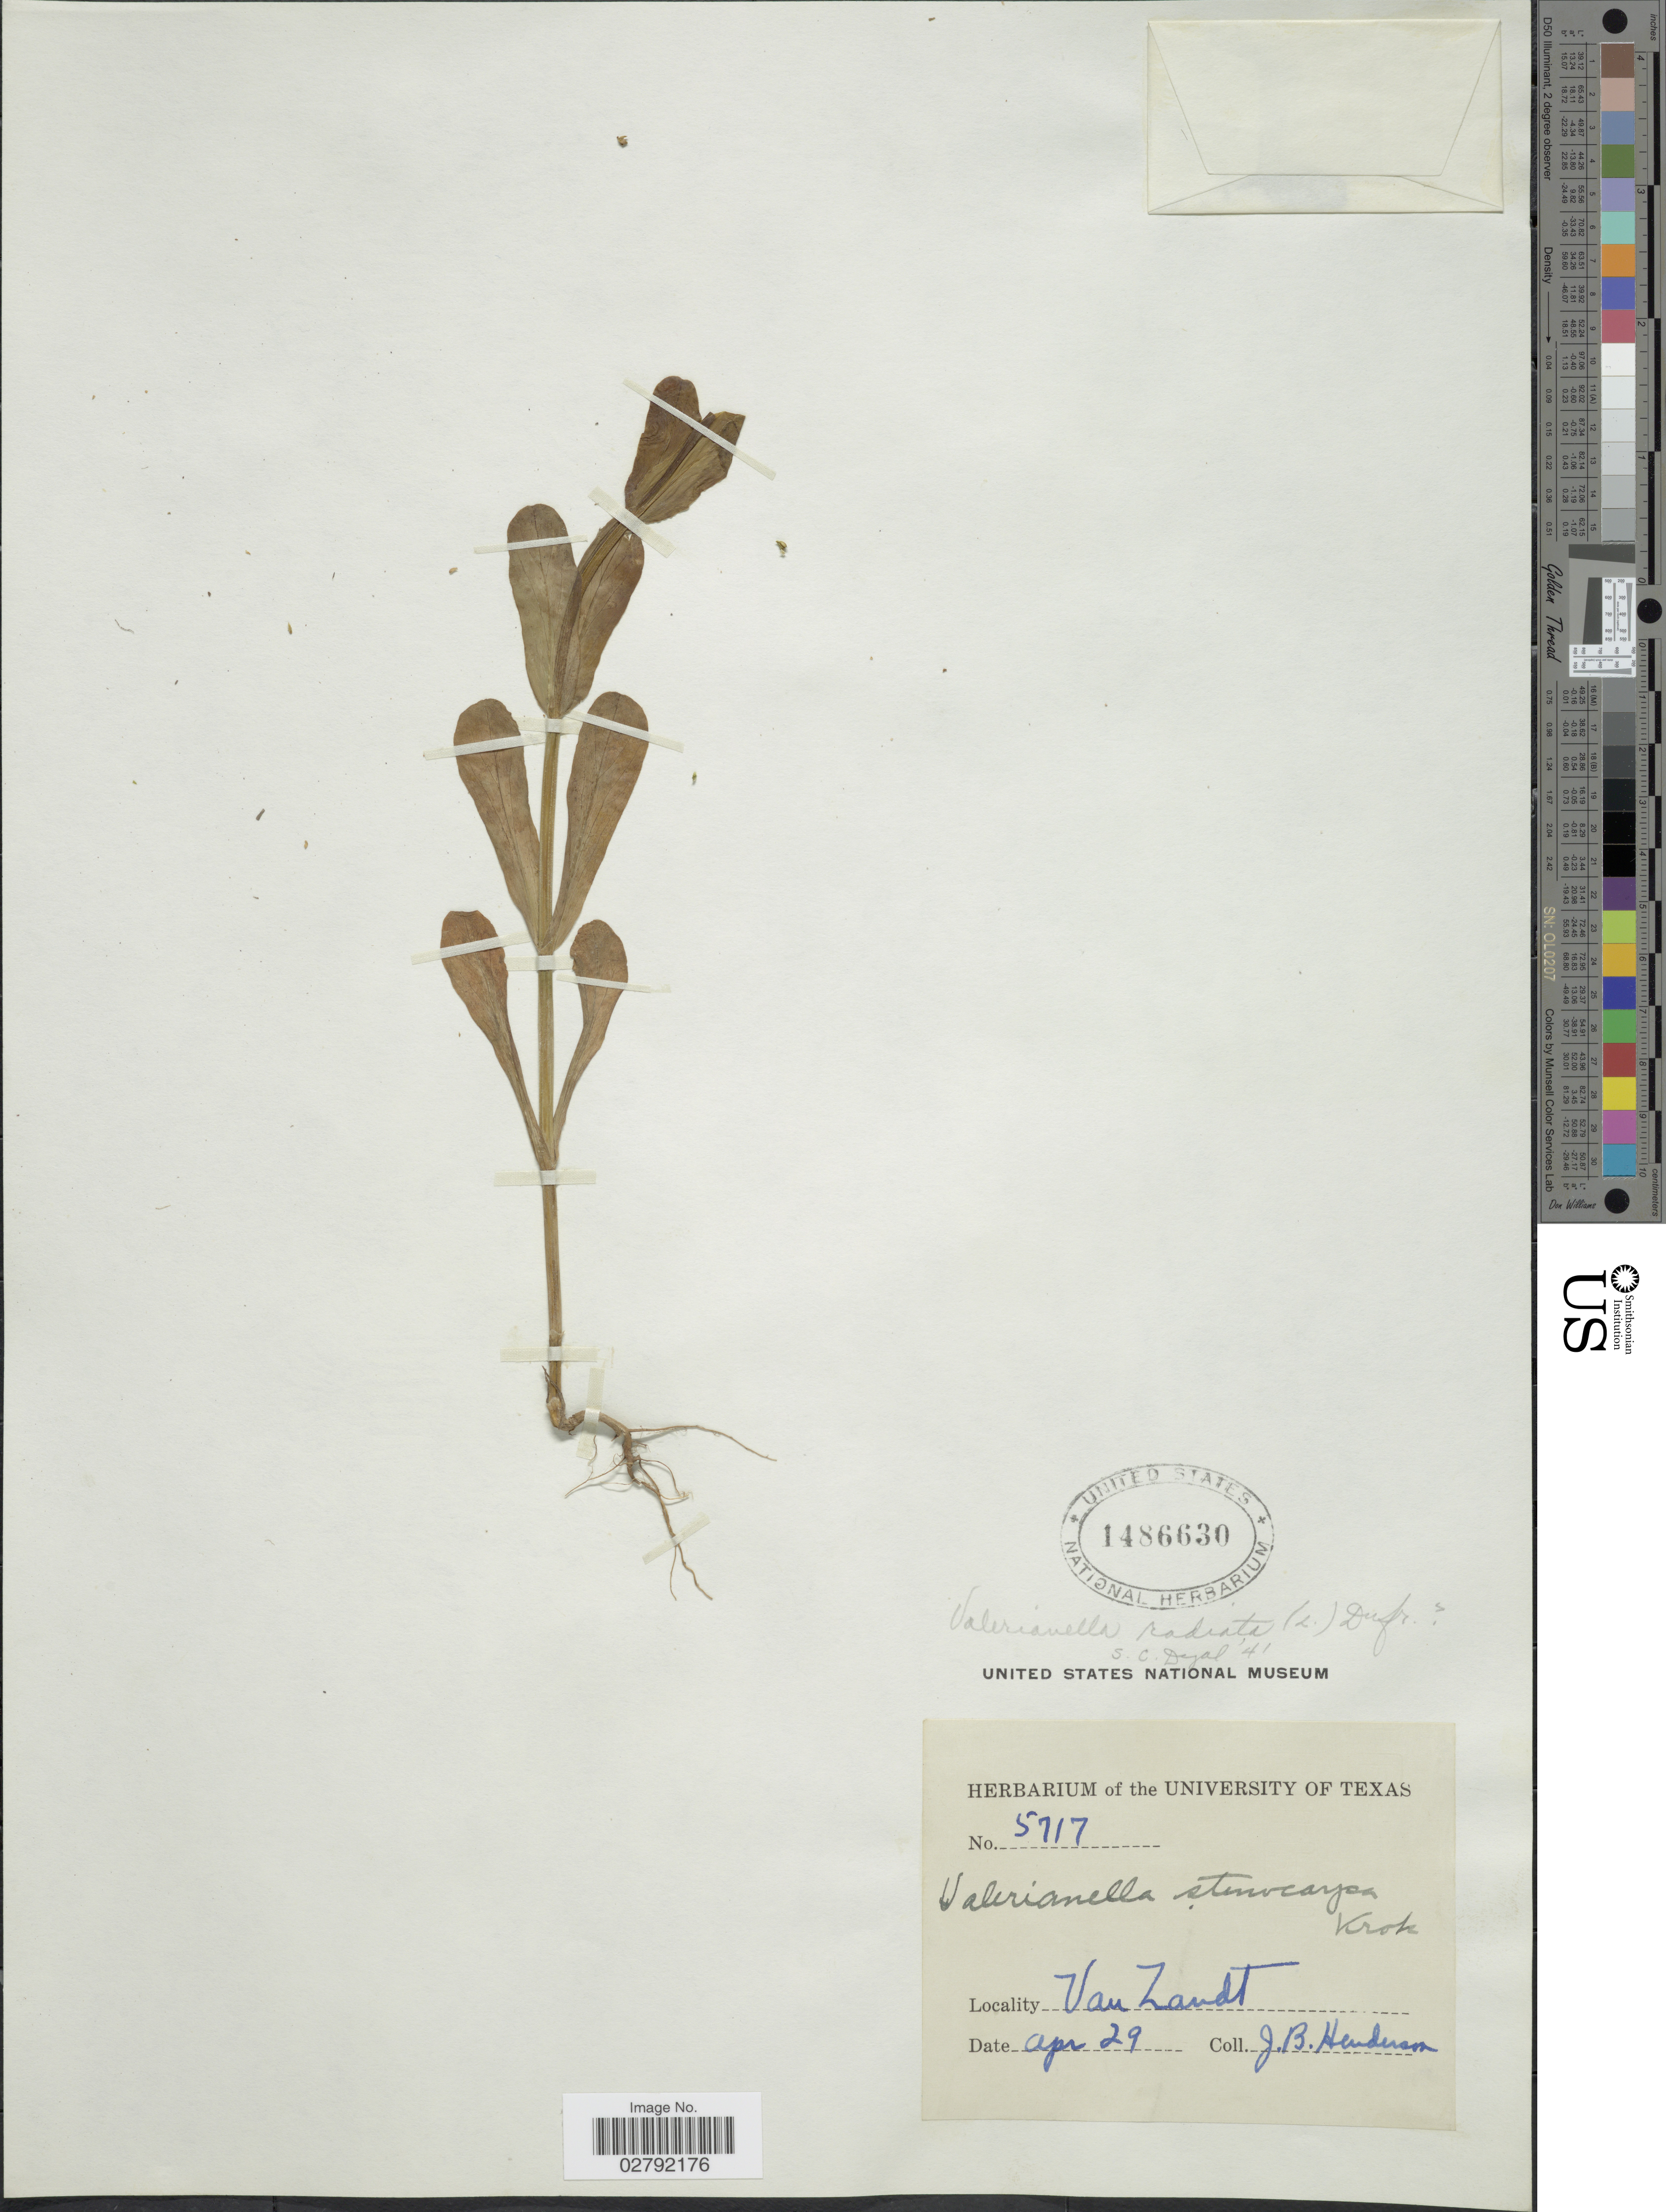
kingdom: Plantae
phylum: Tracheophyta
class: Magnoliopsida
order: Dipsacales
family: Caprifoliaceae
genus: Valerianella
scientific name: Valerianella radiata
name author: (L.) Dufr.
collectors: J. Henderson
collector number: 5717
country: United States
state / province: Texas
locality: Van Zandt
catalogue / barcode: US 1486630